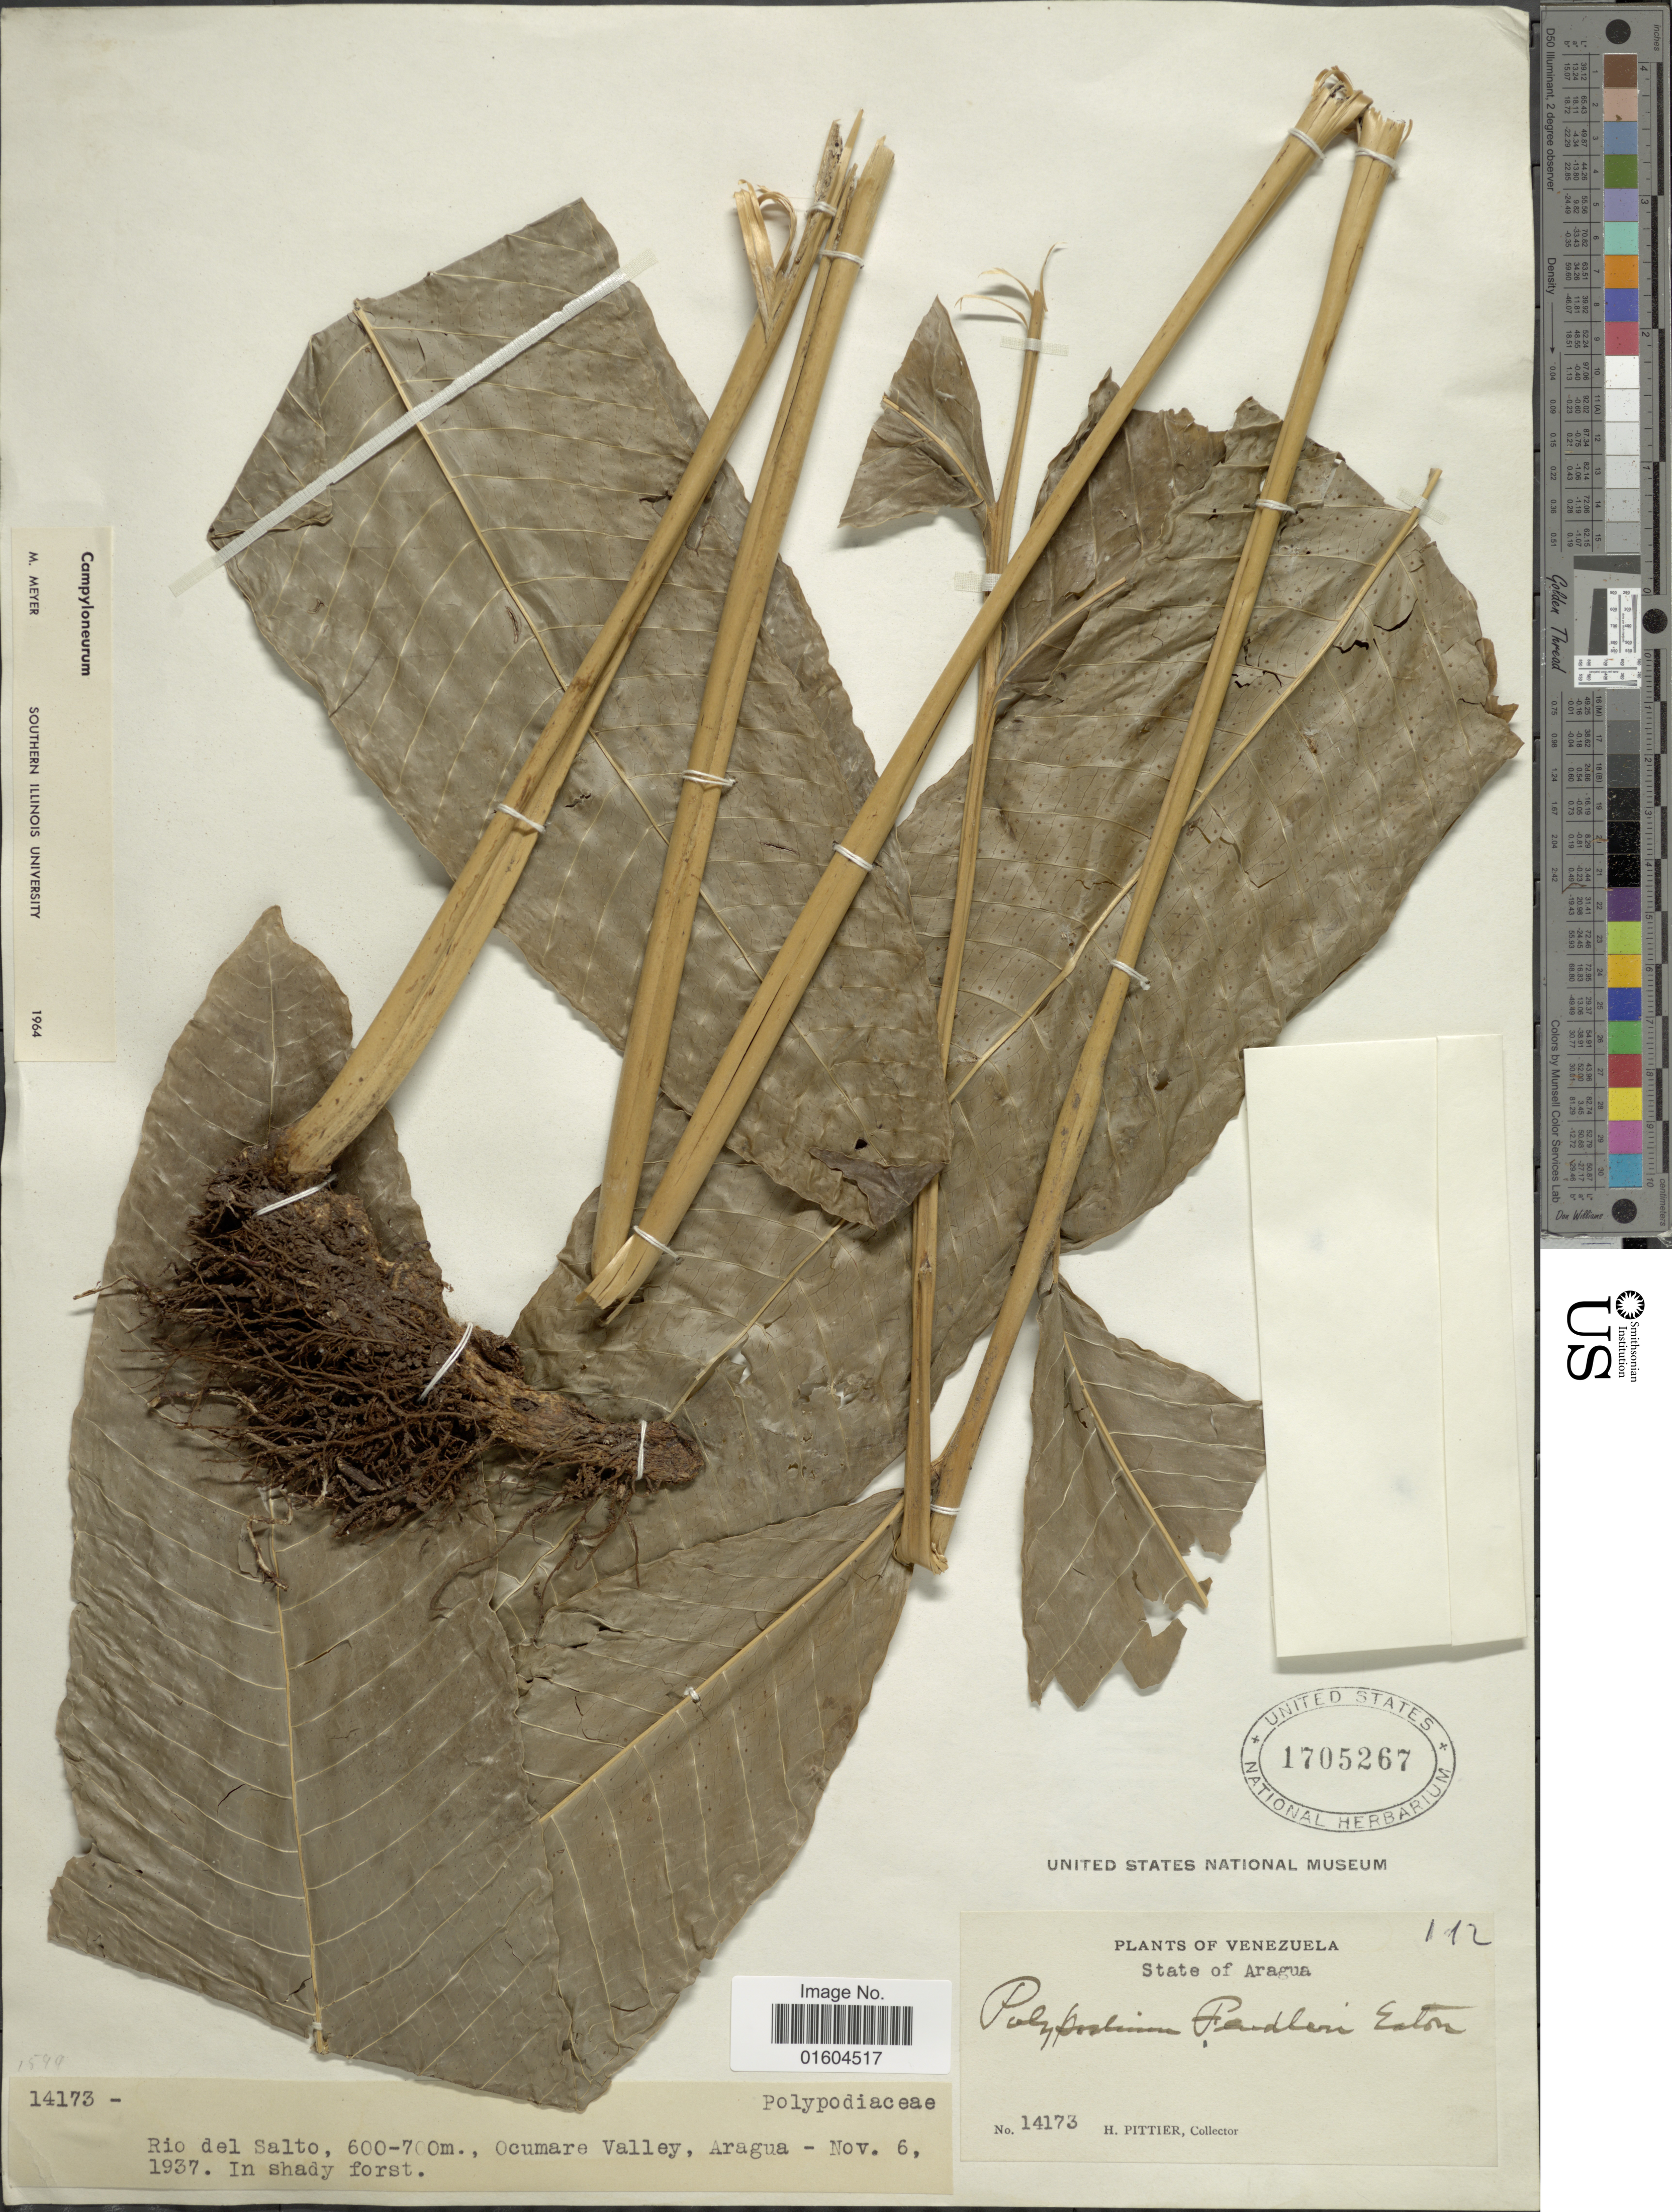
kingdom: Plantae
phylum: Tracheophyta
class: Polypodiopsida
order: Polypodiales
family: Polypodiaceae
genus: Campyloneurum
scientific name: Campyloneurum magnificum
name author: T. Moore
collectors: H. F. Pittier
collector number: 14173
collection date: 1937-11-06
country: Venezuela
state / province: Aragua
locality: Venezuela, State of Aragua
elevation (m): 600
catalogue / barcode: US 1705267